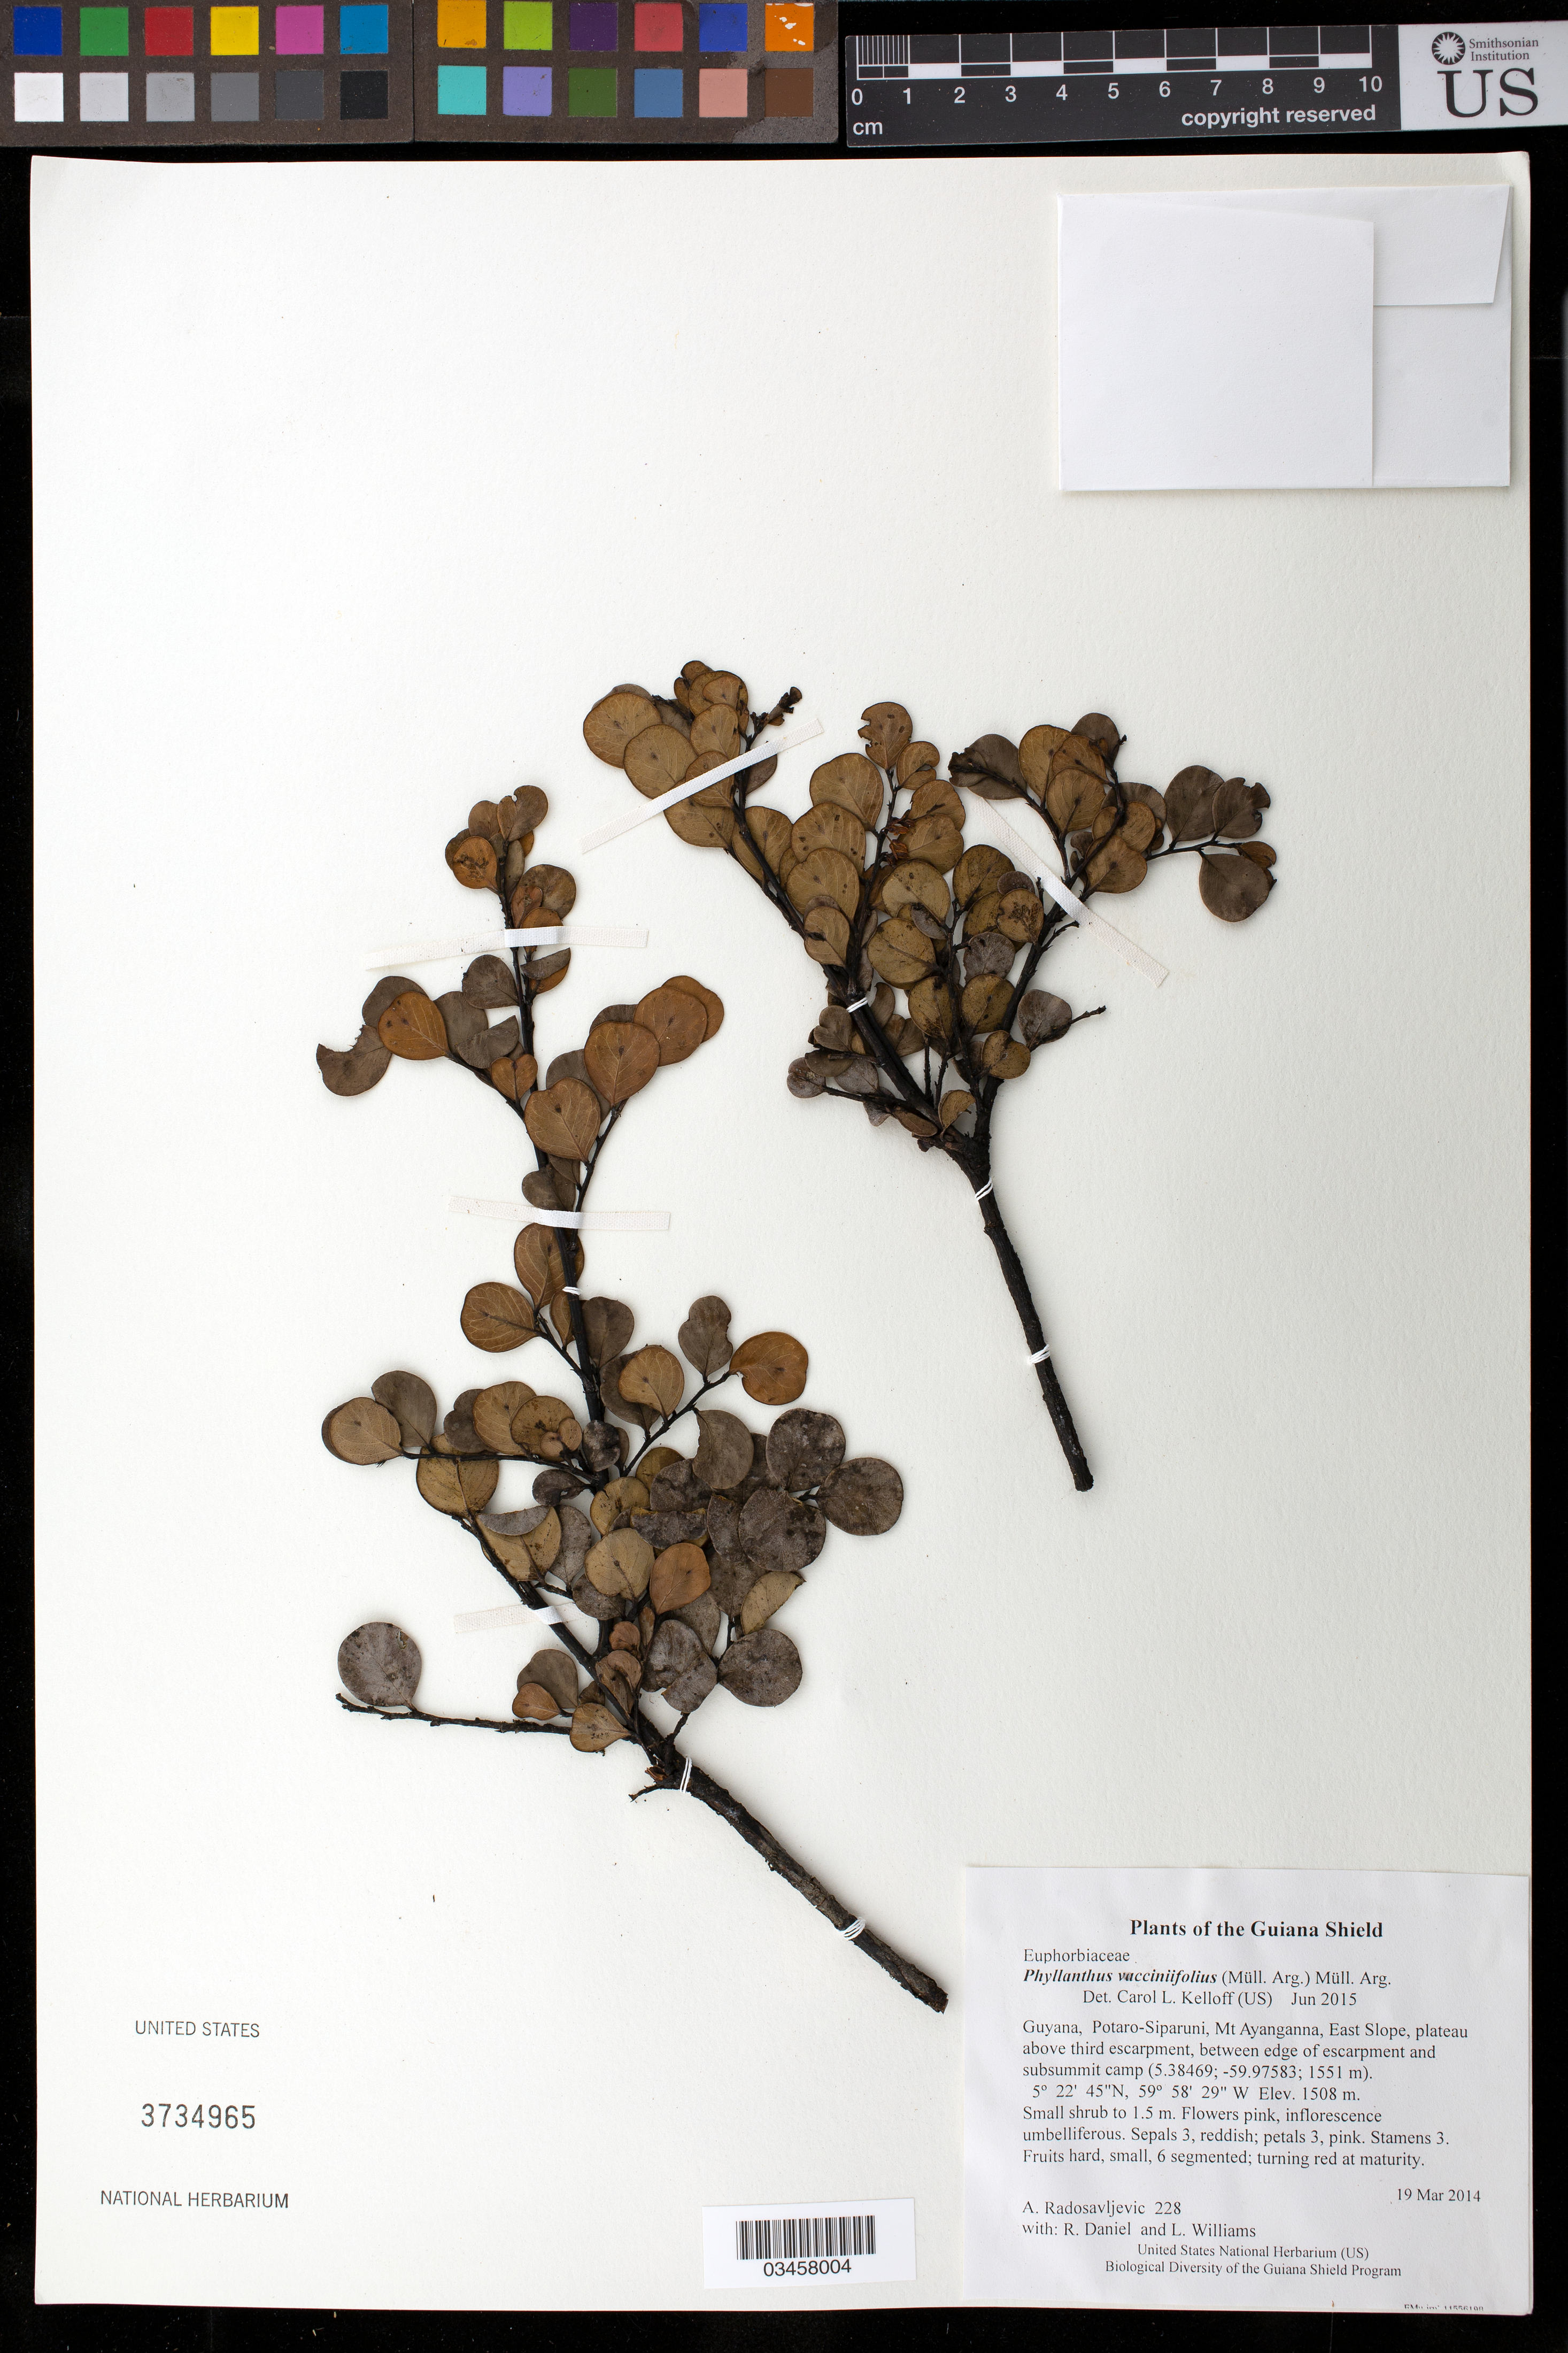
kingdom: Plantae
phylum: Tracheophyta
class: Magnoliopsida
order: Malpighiales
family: Phyllanthaceae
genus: Phyllanthus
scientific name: Phyllanthus vacciniifolius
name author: (Müll. Arg.) Müll. Arg.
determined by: Kelloff, Carol L., (US), Smithsonian Institution - National Museum of Natural History (UNITED STATES)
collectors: A. Radosavljevic, R. Daniel & L. Williams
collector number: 228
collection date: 2014-03-19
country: Guyana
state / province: Potaro-Siparuni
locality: Mt Ayanganna, East Slope, plateau above third escarpment, between edge of escarpment and subsummit camp (5.38469; -59.97583; 1551 m).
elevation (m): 1508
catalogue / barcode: US 3734965